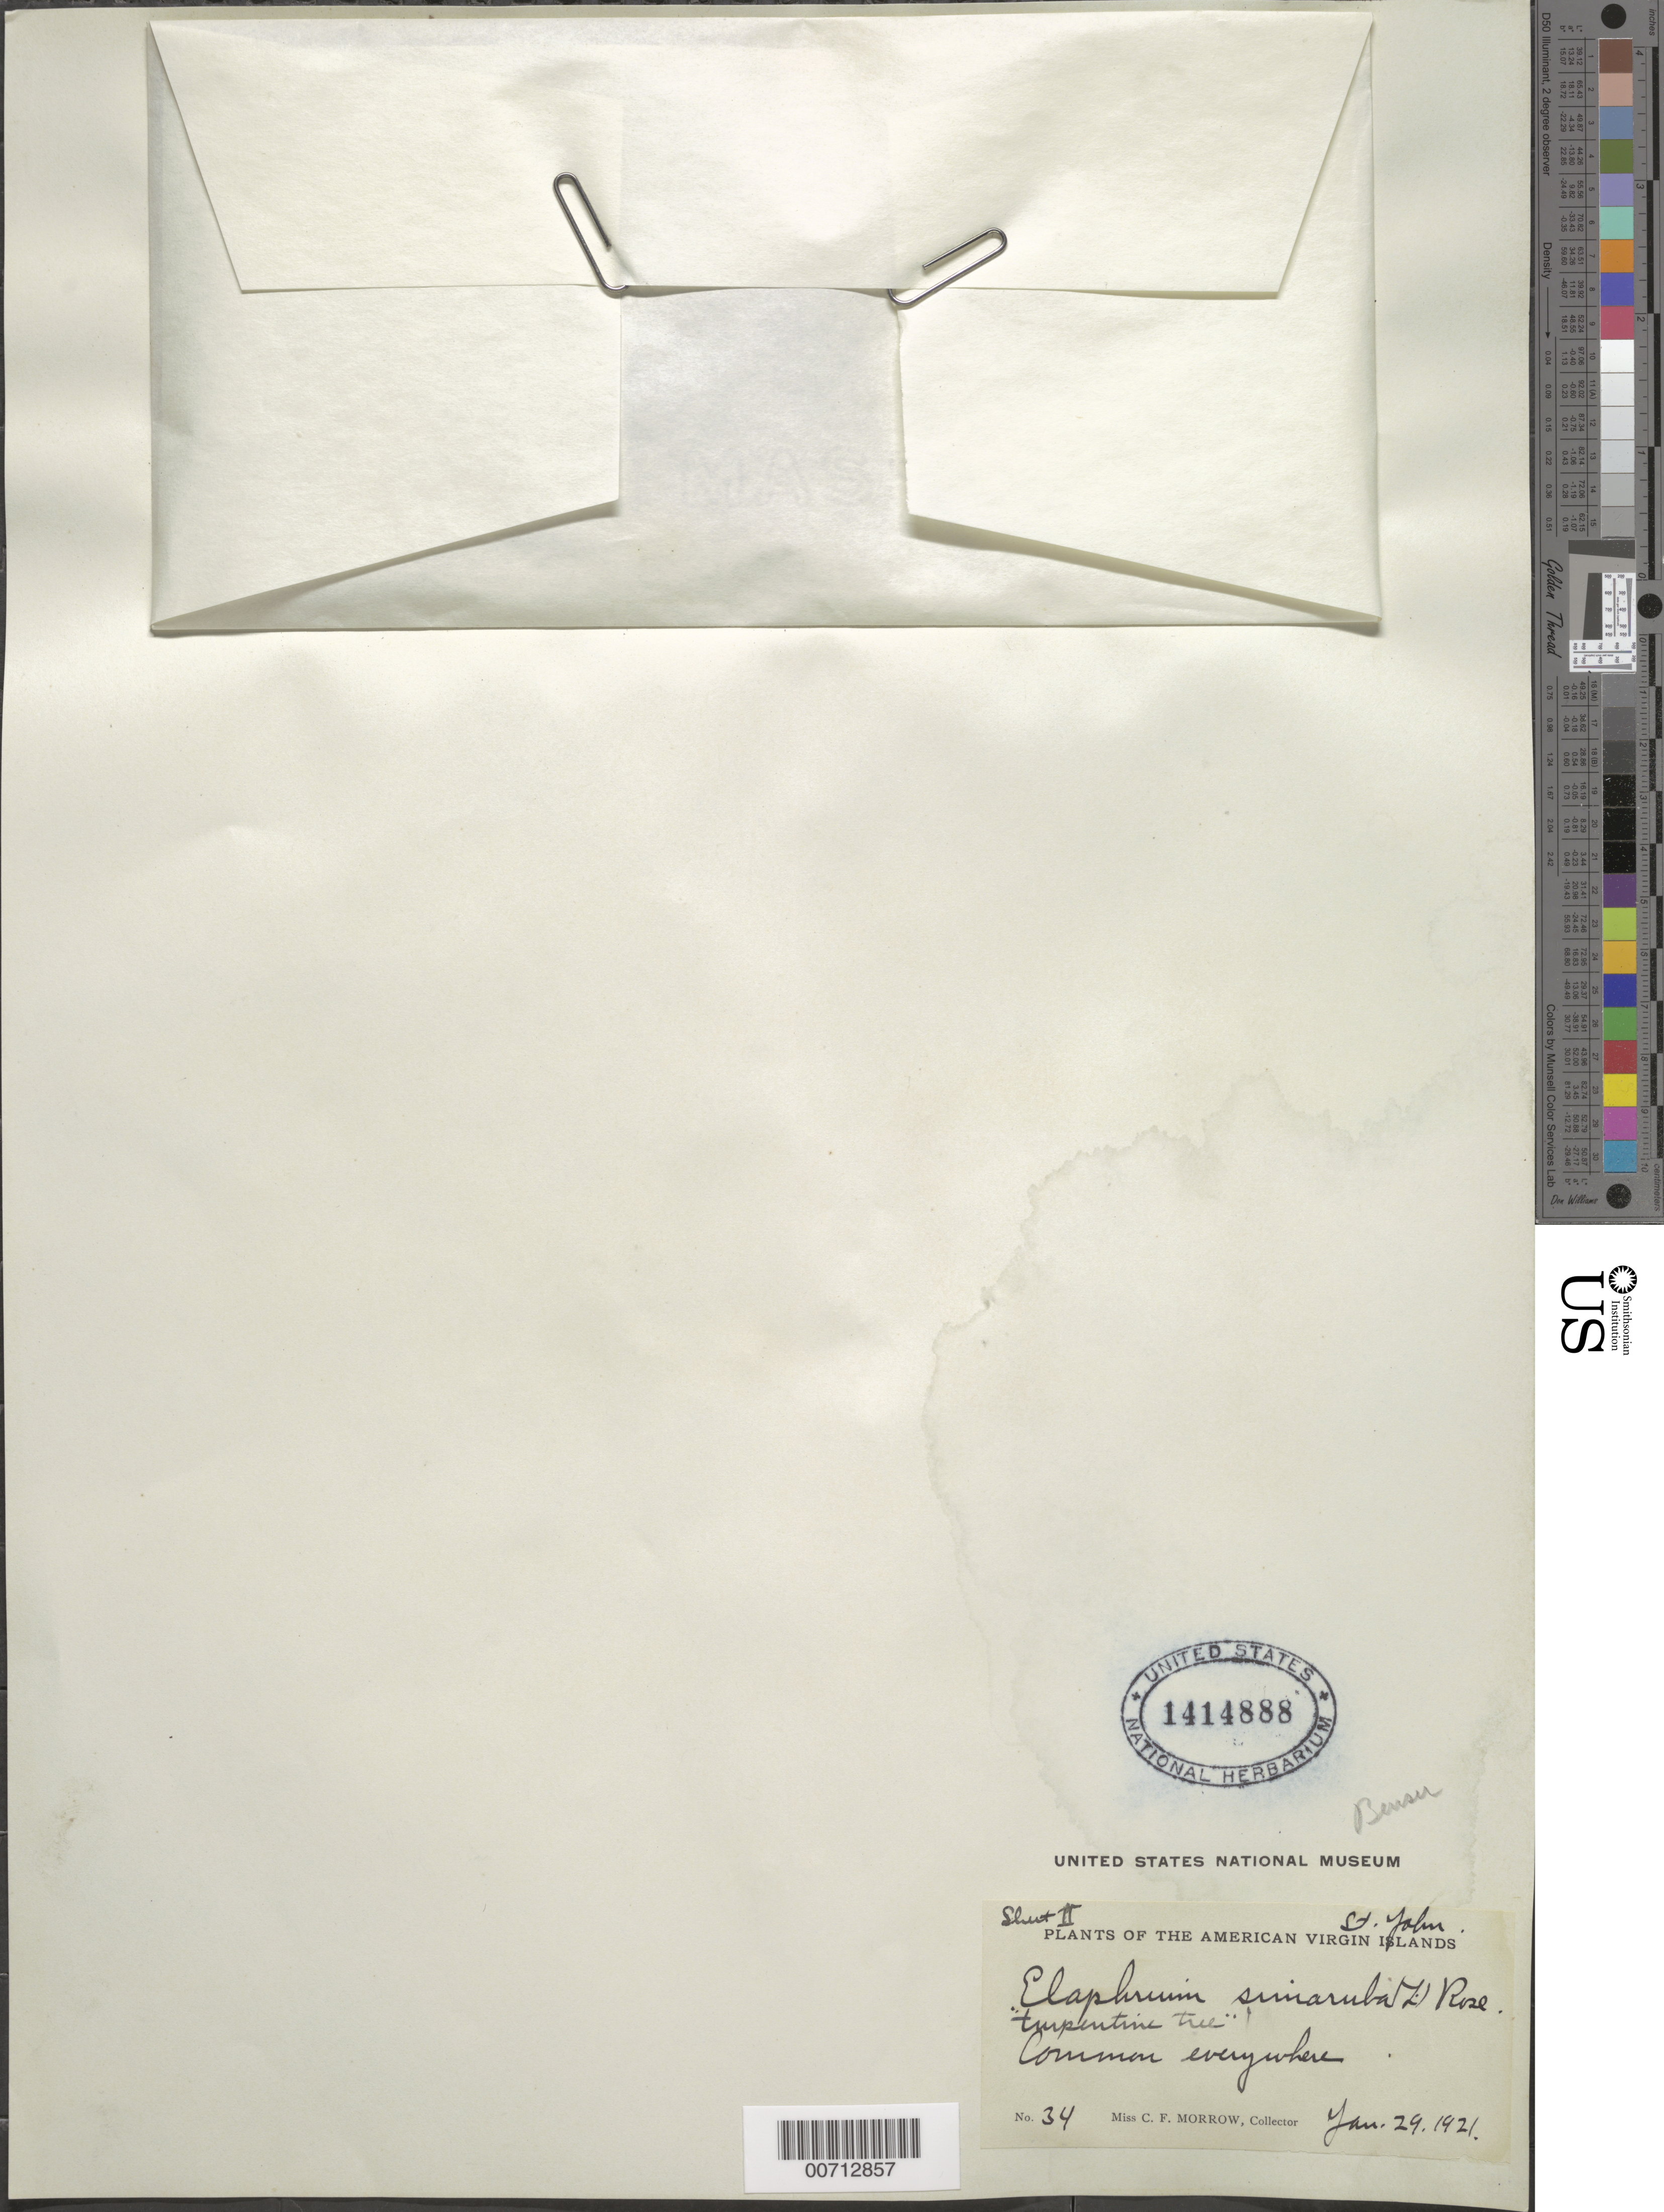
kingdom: Plantae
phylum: Tracheophyta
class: Magnoliopsida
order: Sapindales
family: Burseraceae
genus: Bursera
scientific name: Bursera simaruba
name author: (L.) Sarg.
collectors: C. Morrow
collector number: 34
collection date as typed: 29 Jan 1921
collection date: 1921-01-29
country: U.S. Virgin Islands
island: St. John Island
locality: Everywhere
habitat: Everywhere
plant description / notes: Common name: Turpentine-tree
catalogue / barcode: US 1414888